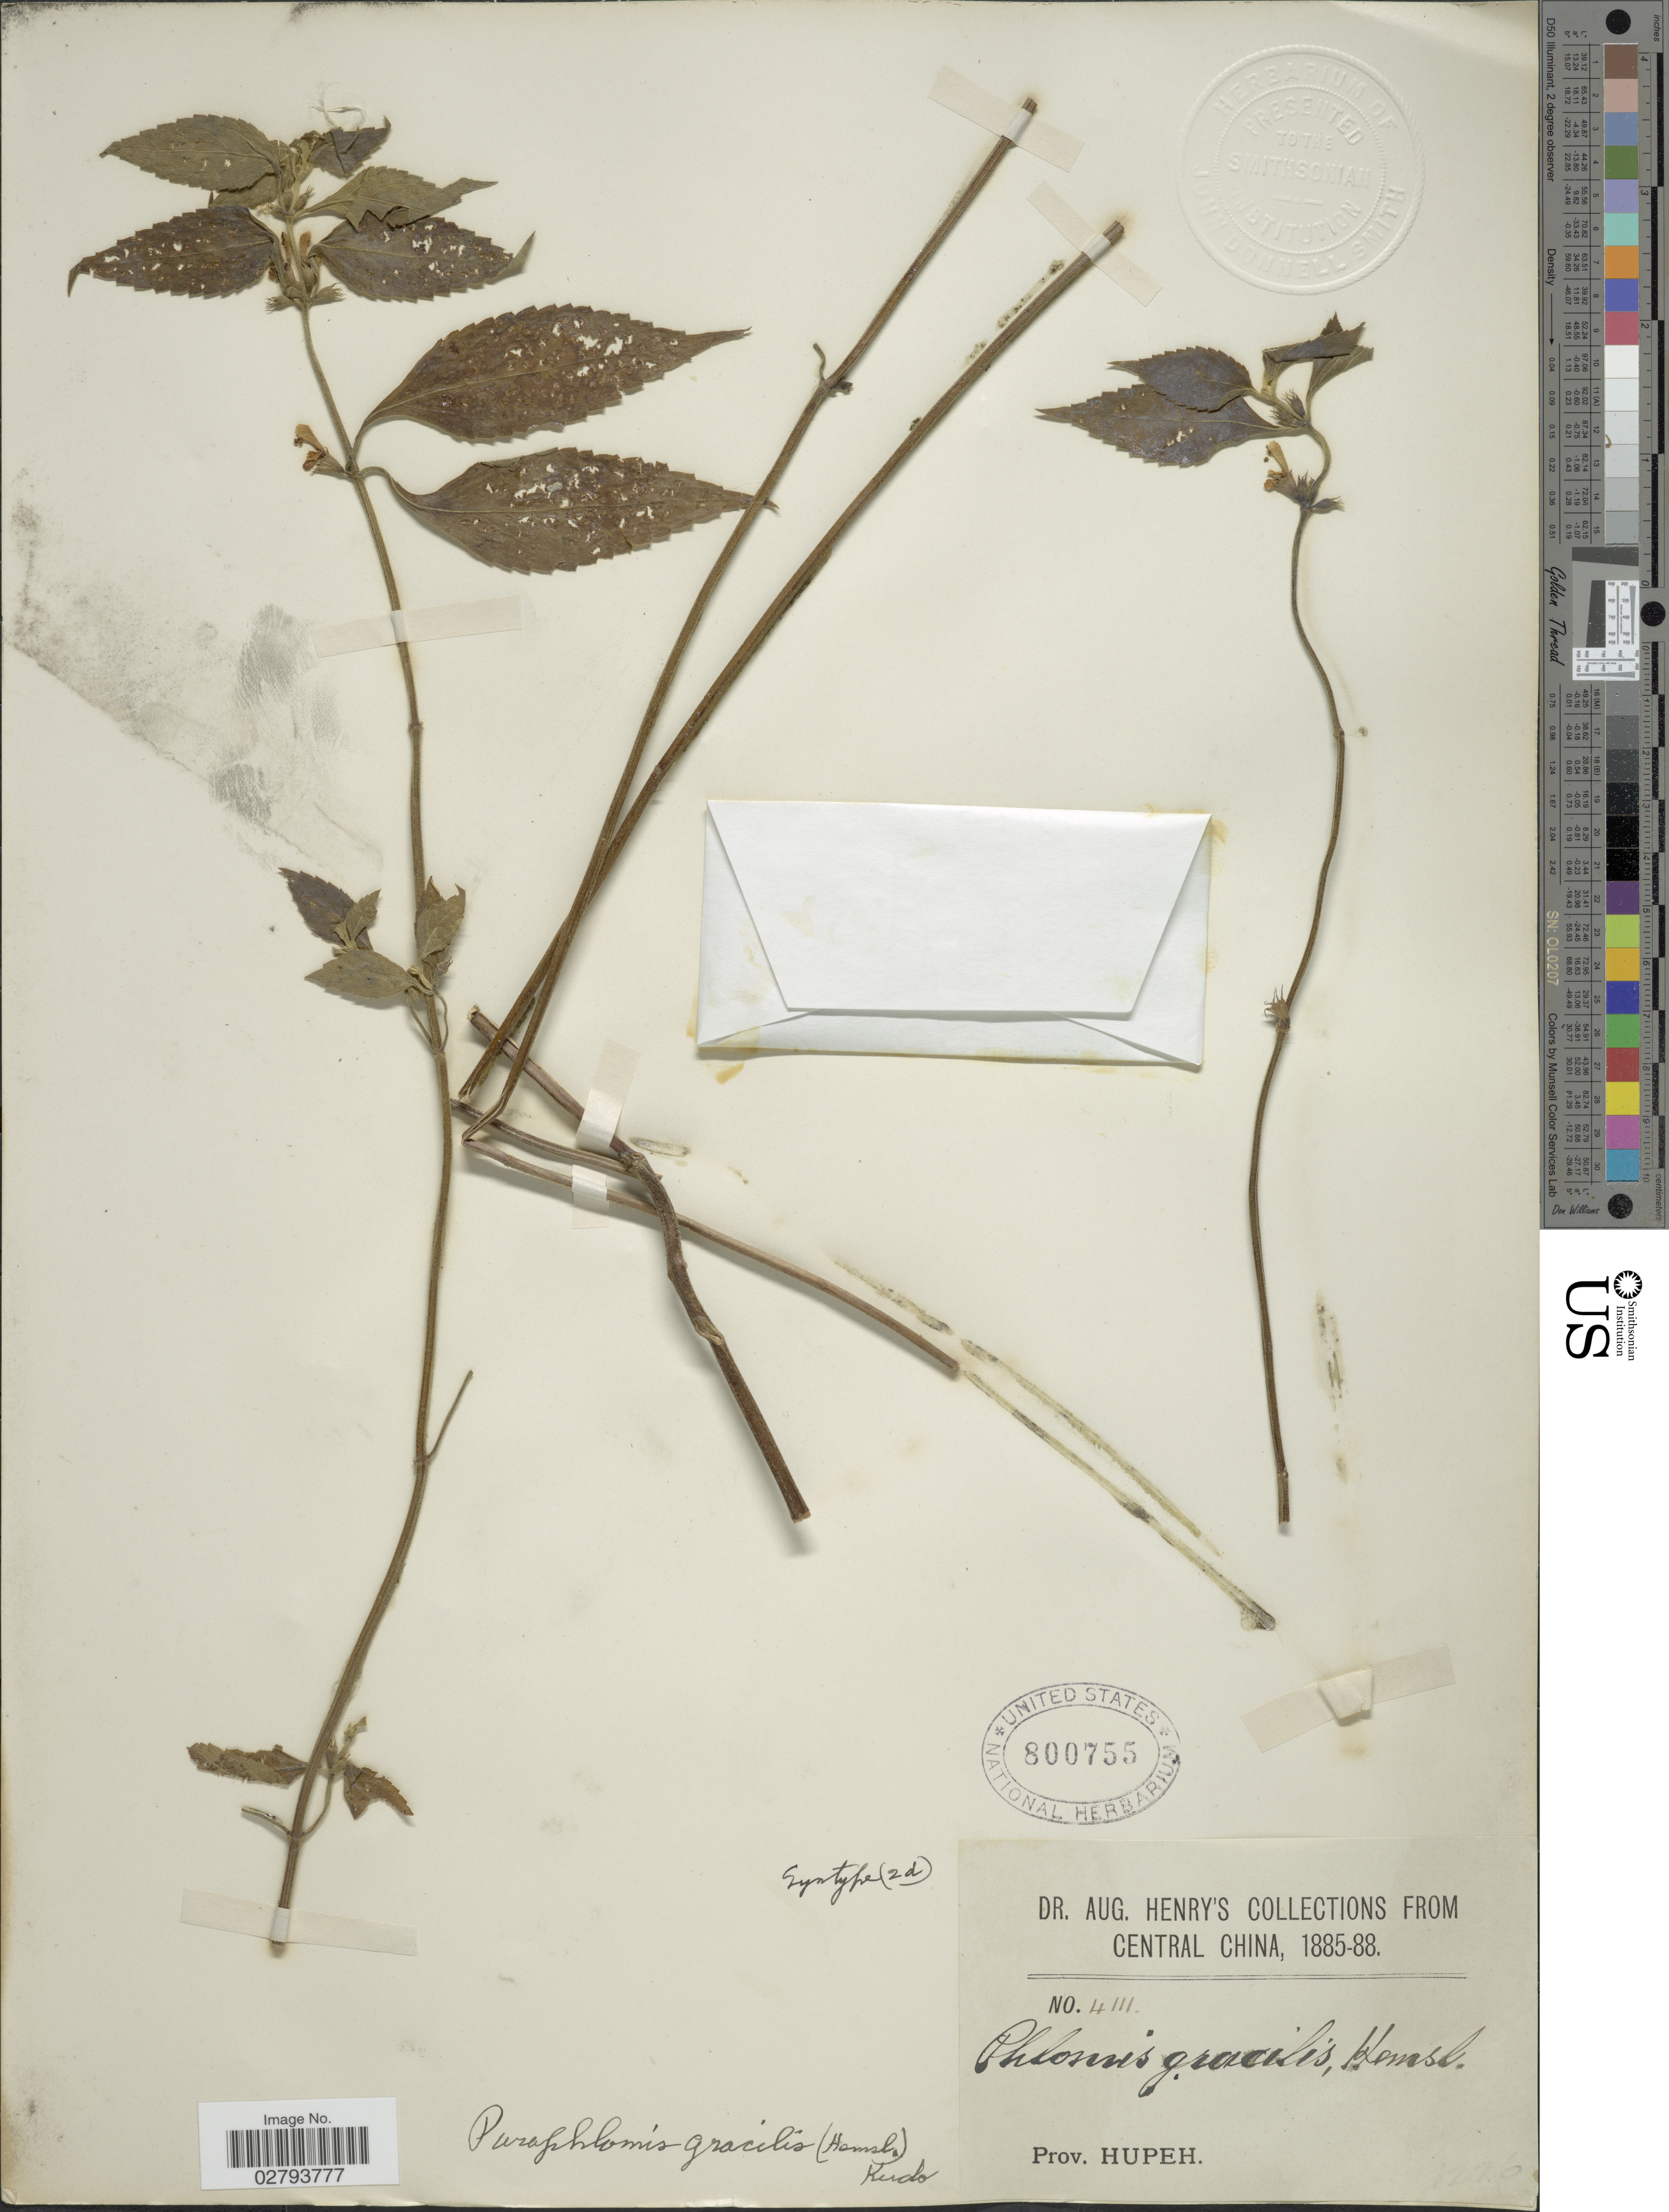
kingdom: Plantae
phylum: Tracheophyta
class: Magnoliopsida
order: Lamiales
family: Lamiaceae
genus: Paraphlomis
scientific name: Paraphlomis gracilis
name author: Kudô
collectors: A. Henry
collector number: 4111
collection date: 1885/1888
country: China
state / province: Hubei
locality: Central China, Prov. Hupeh.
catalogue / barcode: US 800755